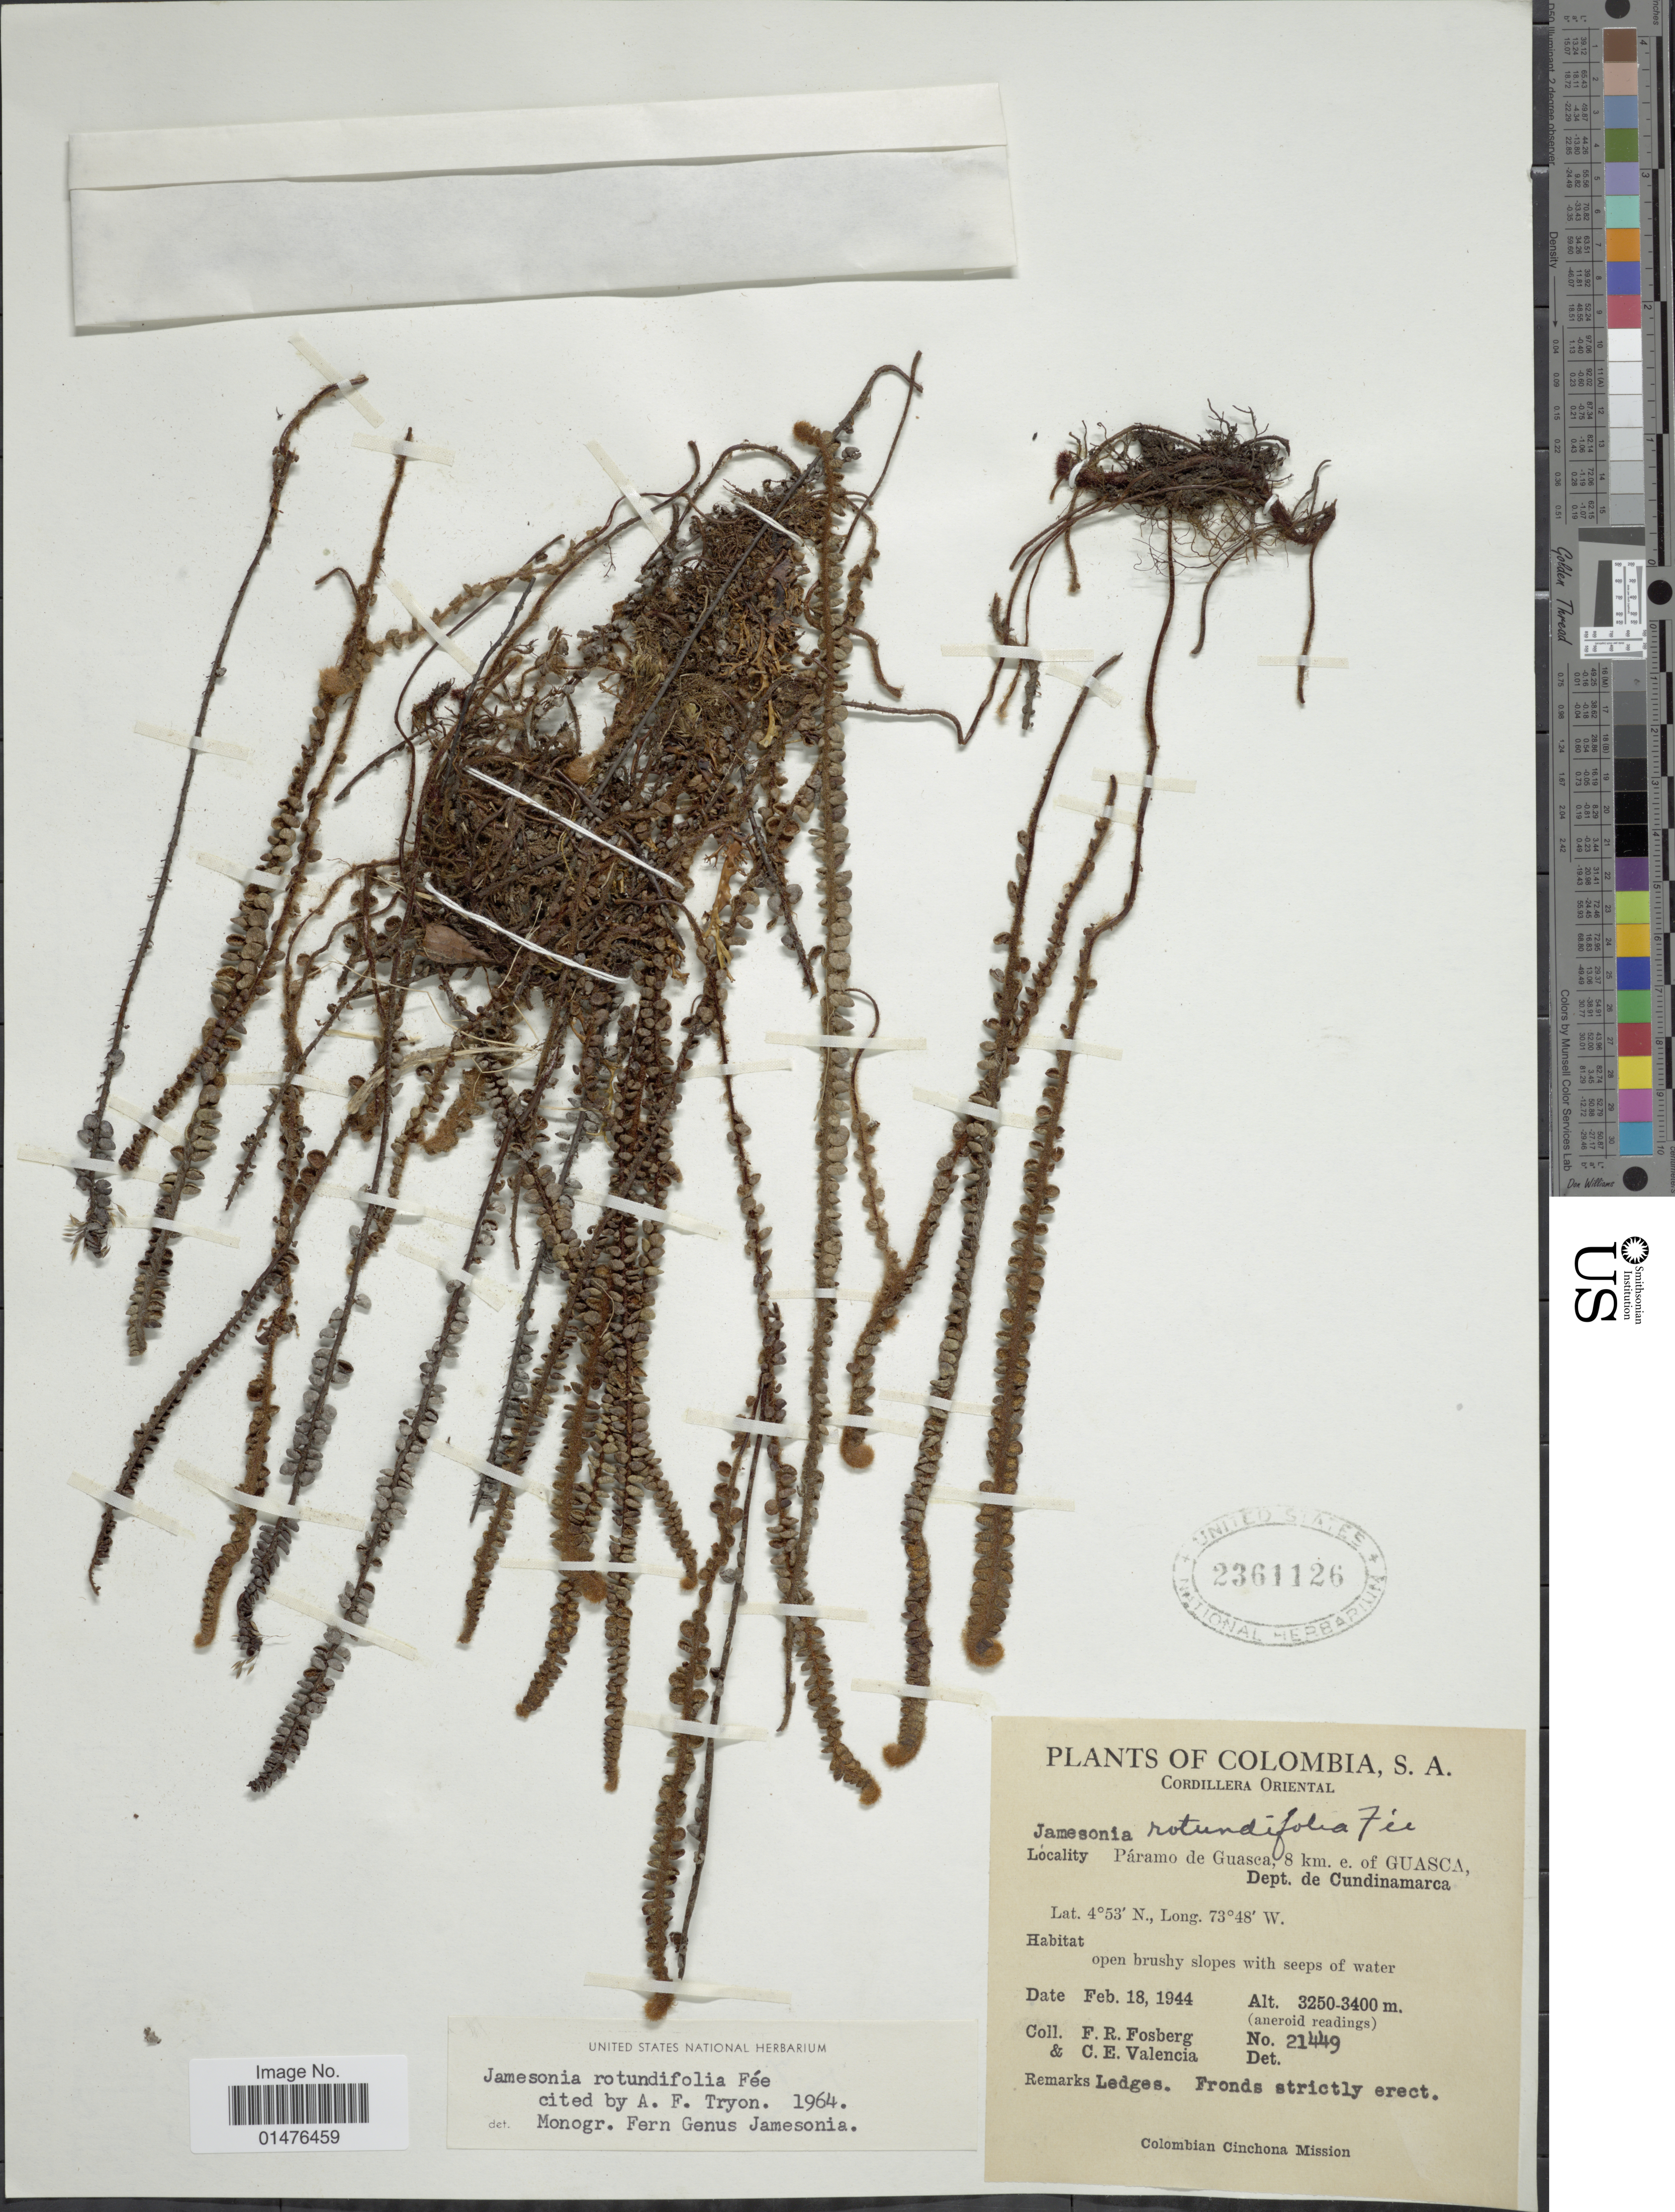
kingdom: Plantae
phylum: Tracheophyta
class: Polypodiopsida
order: Polypodiales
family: Pteridaceae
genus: Jamesonia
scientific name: Jamesonia rotundifolia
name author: Fée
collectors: F. R. Fosberg & C. Valencia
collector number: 21449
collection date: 1944-02-18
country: Colombia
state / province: Cundinamarca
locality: Cordillera Oriental. Páramo de Guasca, 8 km. e. of Guasca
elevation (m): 3250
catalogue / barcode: US 2361126